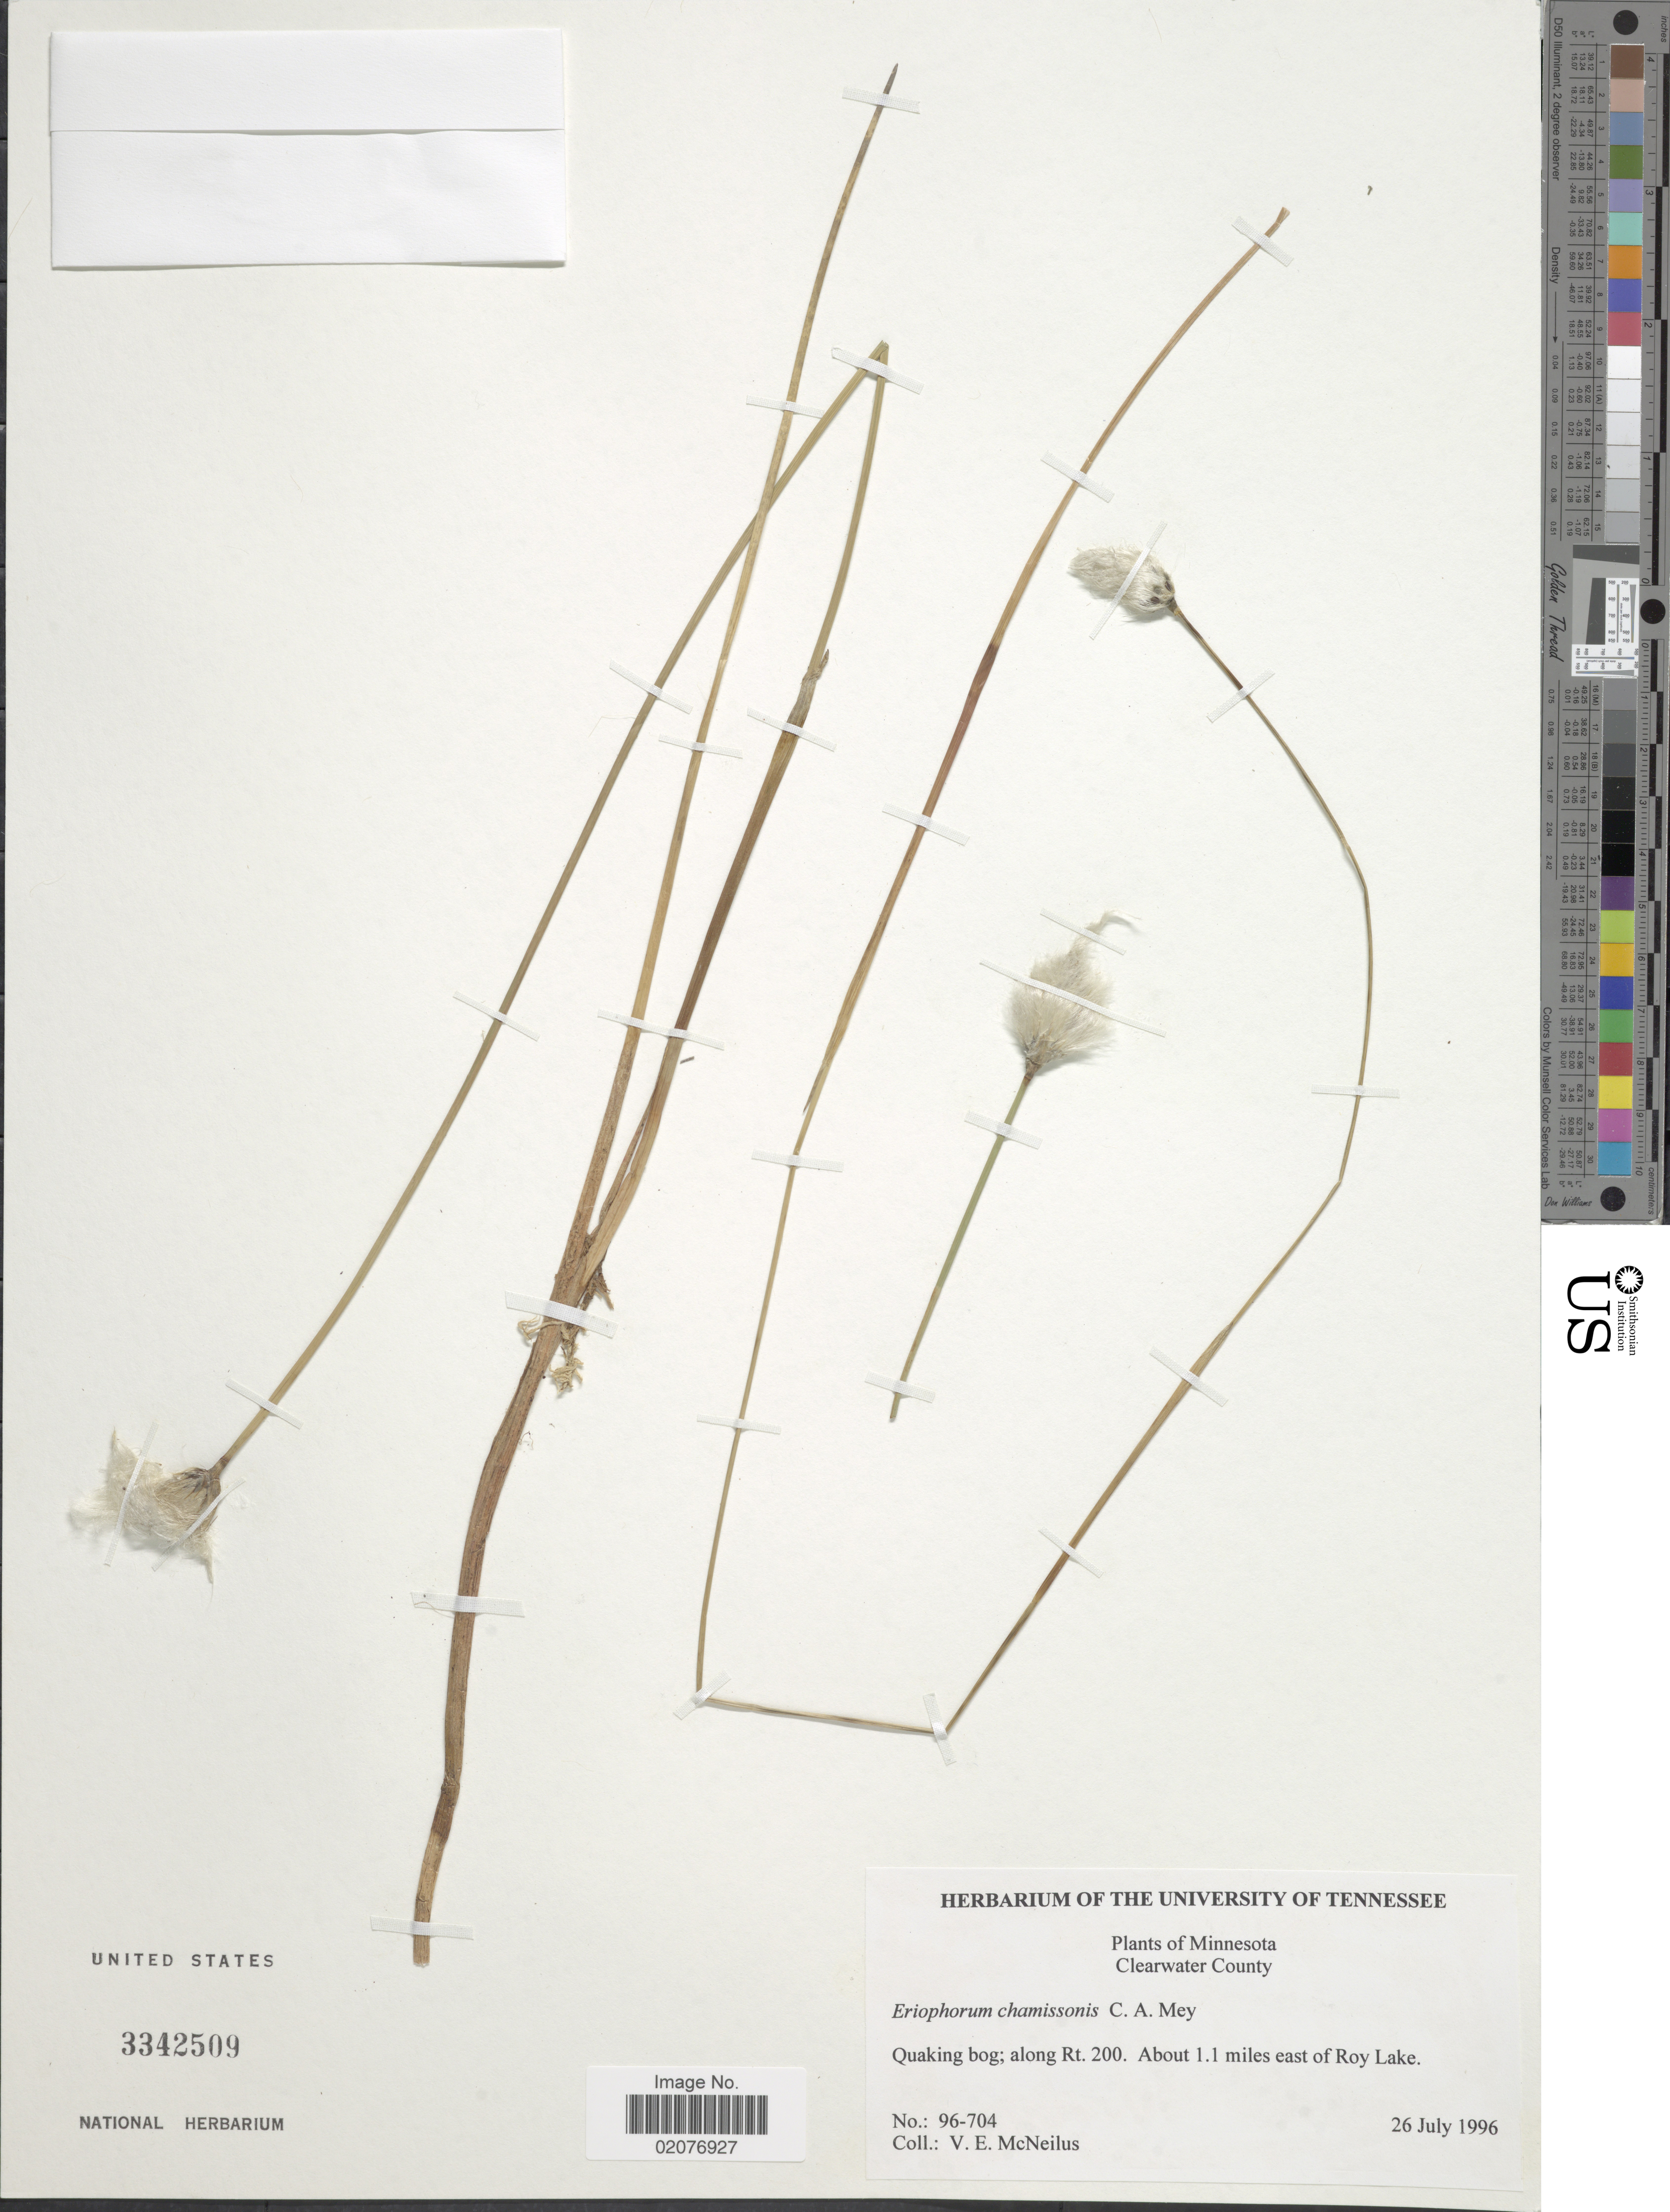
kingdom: Plantae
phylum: Tracheophyta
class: Liliopsida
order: Poales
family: Cyperaceae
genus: Eriophorum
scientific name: Eriophorum chamissonis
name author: C.A. Mey.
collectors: V. Mcneilus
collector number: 96-704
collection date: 1996-07-26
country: United States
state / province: Minnesota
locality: Clearwater County, Quaking bog; along Rt 200. About 1.1 miles east of Roy Lake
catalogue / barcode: US 3342509